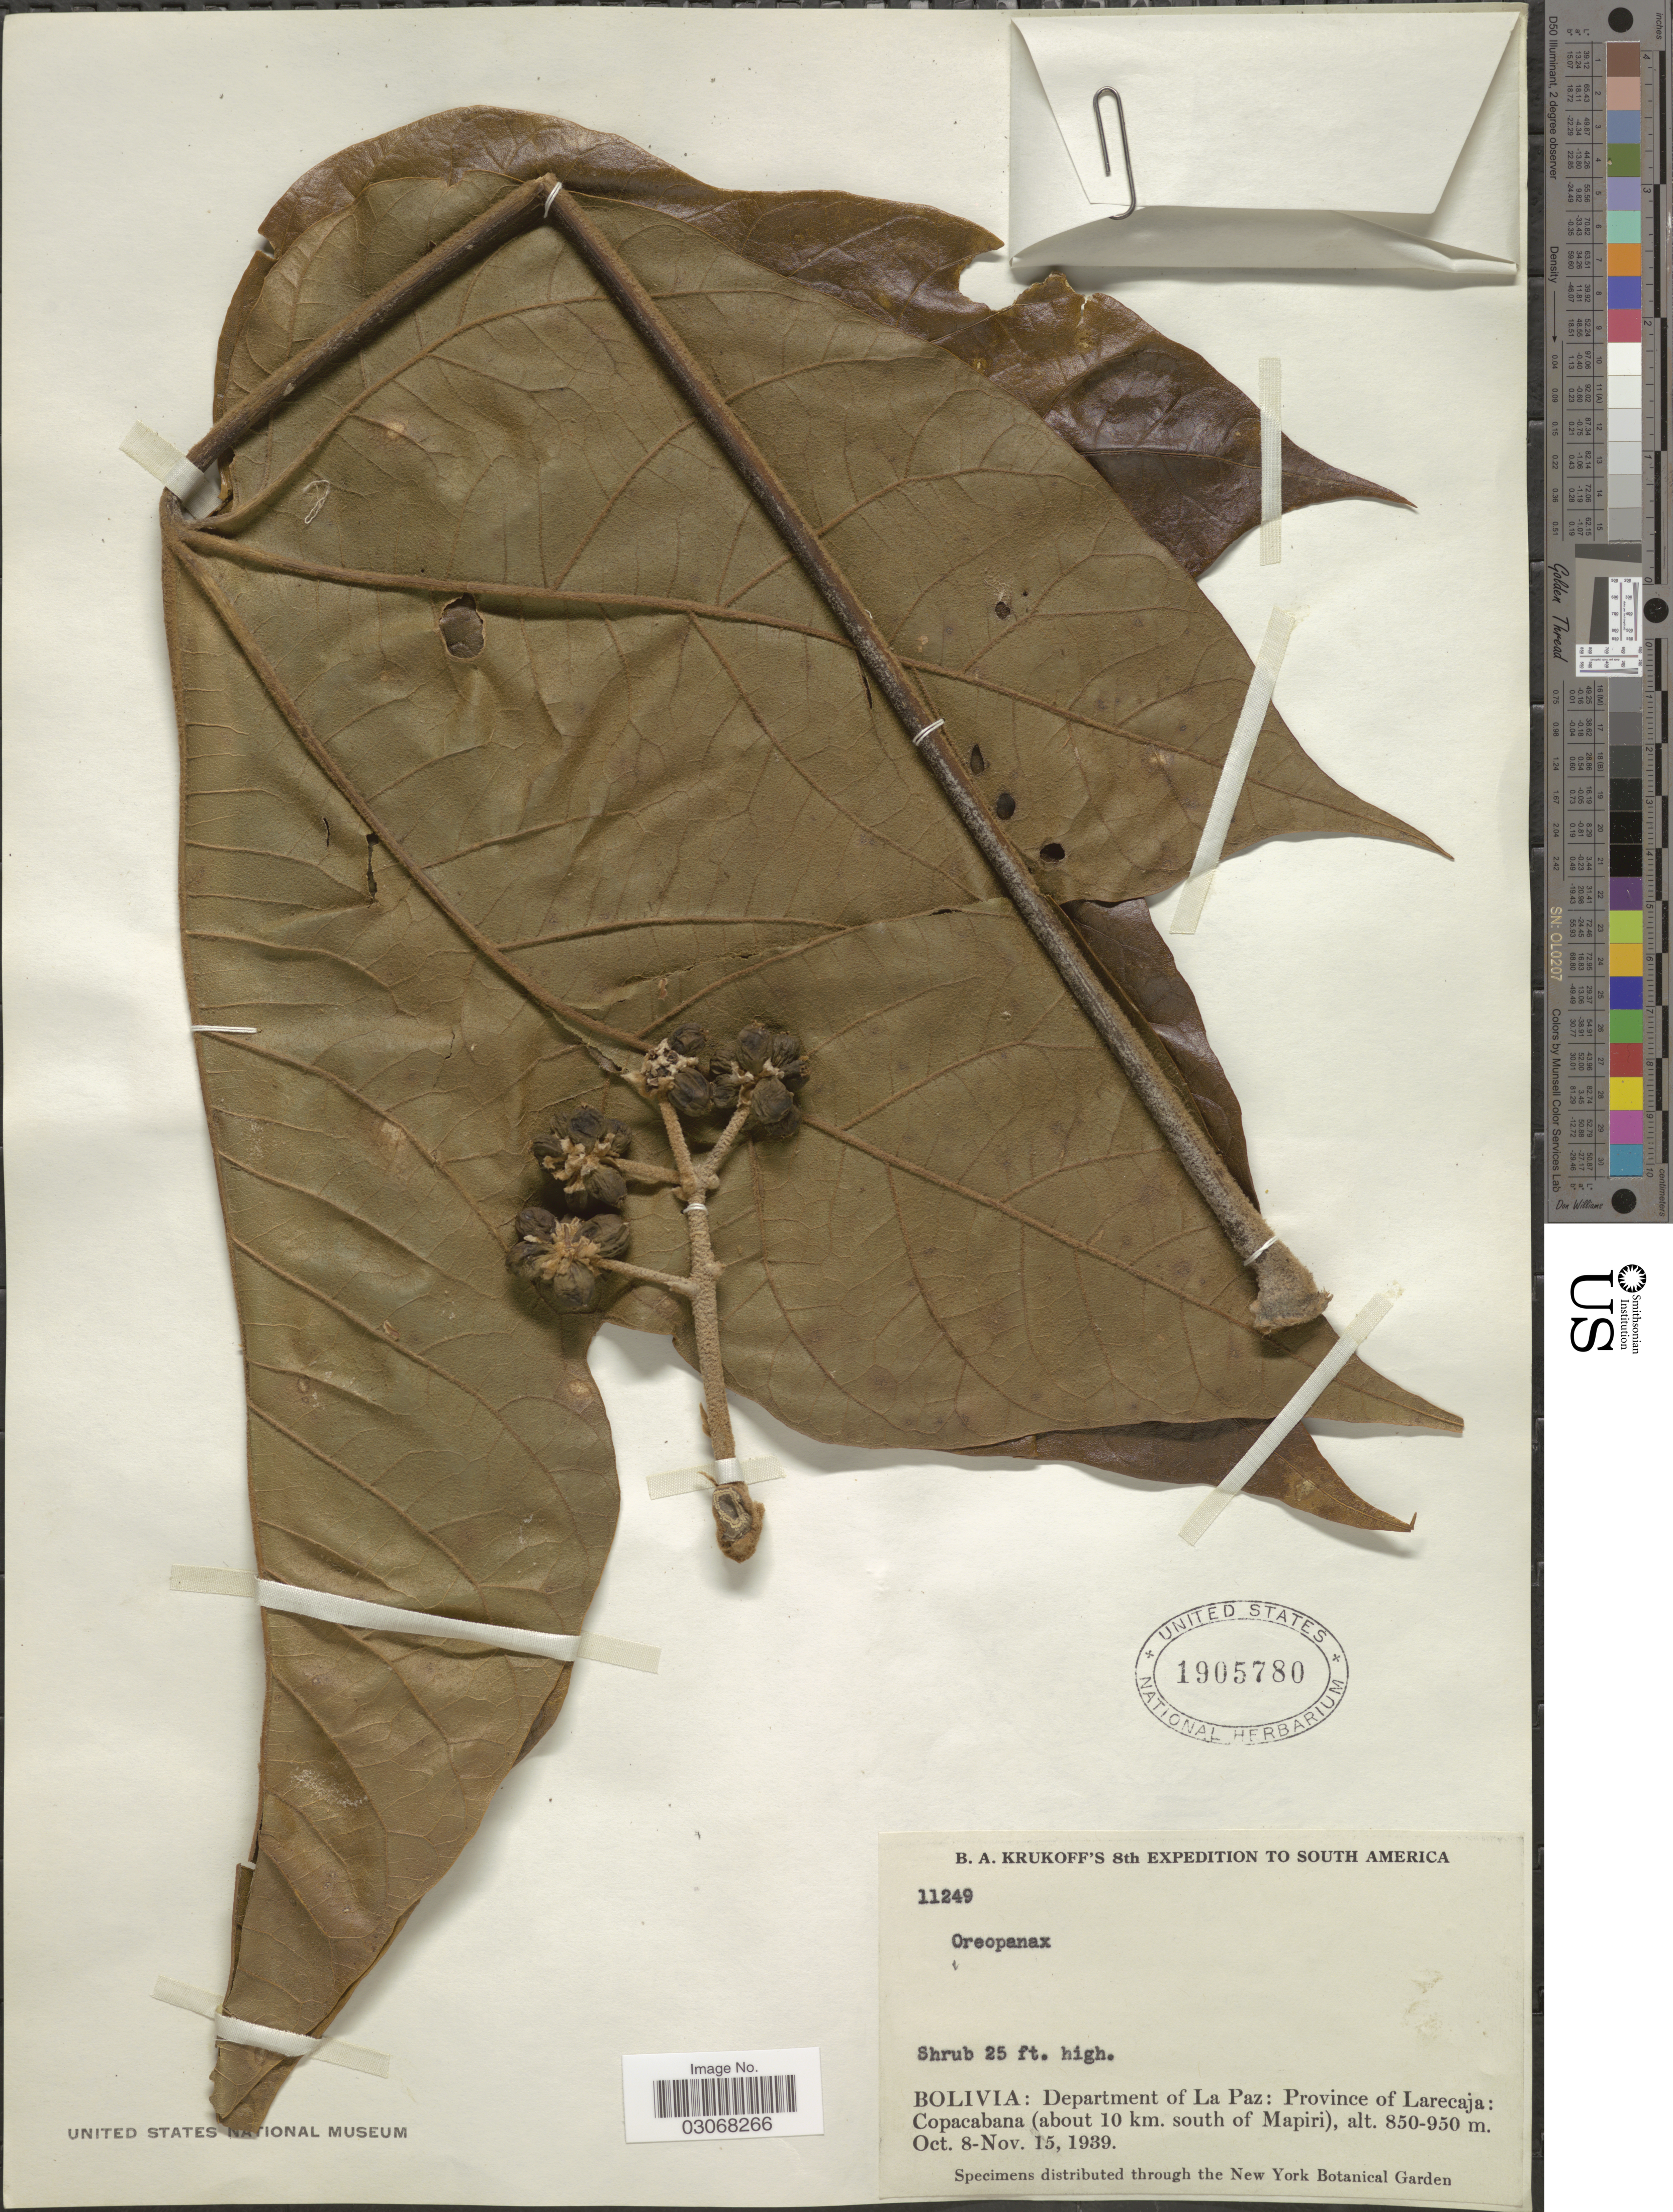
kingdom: Plantae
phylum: Tracheophyta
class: Magnoliopsida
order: Apiales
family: Araliaceae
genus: Oreopanax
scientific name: Oreopanax sp.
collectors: B. A. Krukoff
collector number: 11249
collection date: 1939-10-08/1939-11-15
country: Bolivia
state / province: La Paz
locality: Department of La Paz: Province of Larecaja: Copacabana (about 10 km. south of Mapiri).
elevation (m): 850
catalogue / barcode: US 1905780